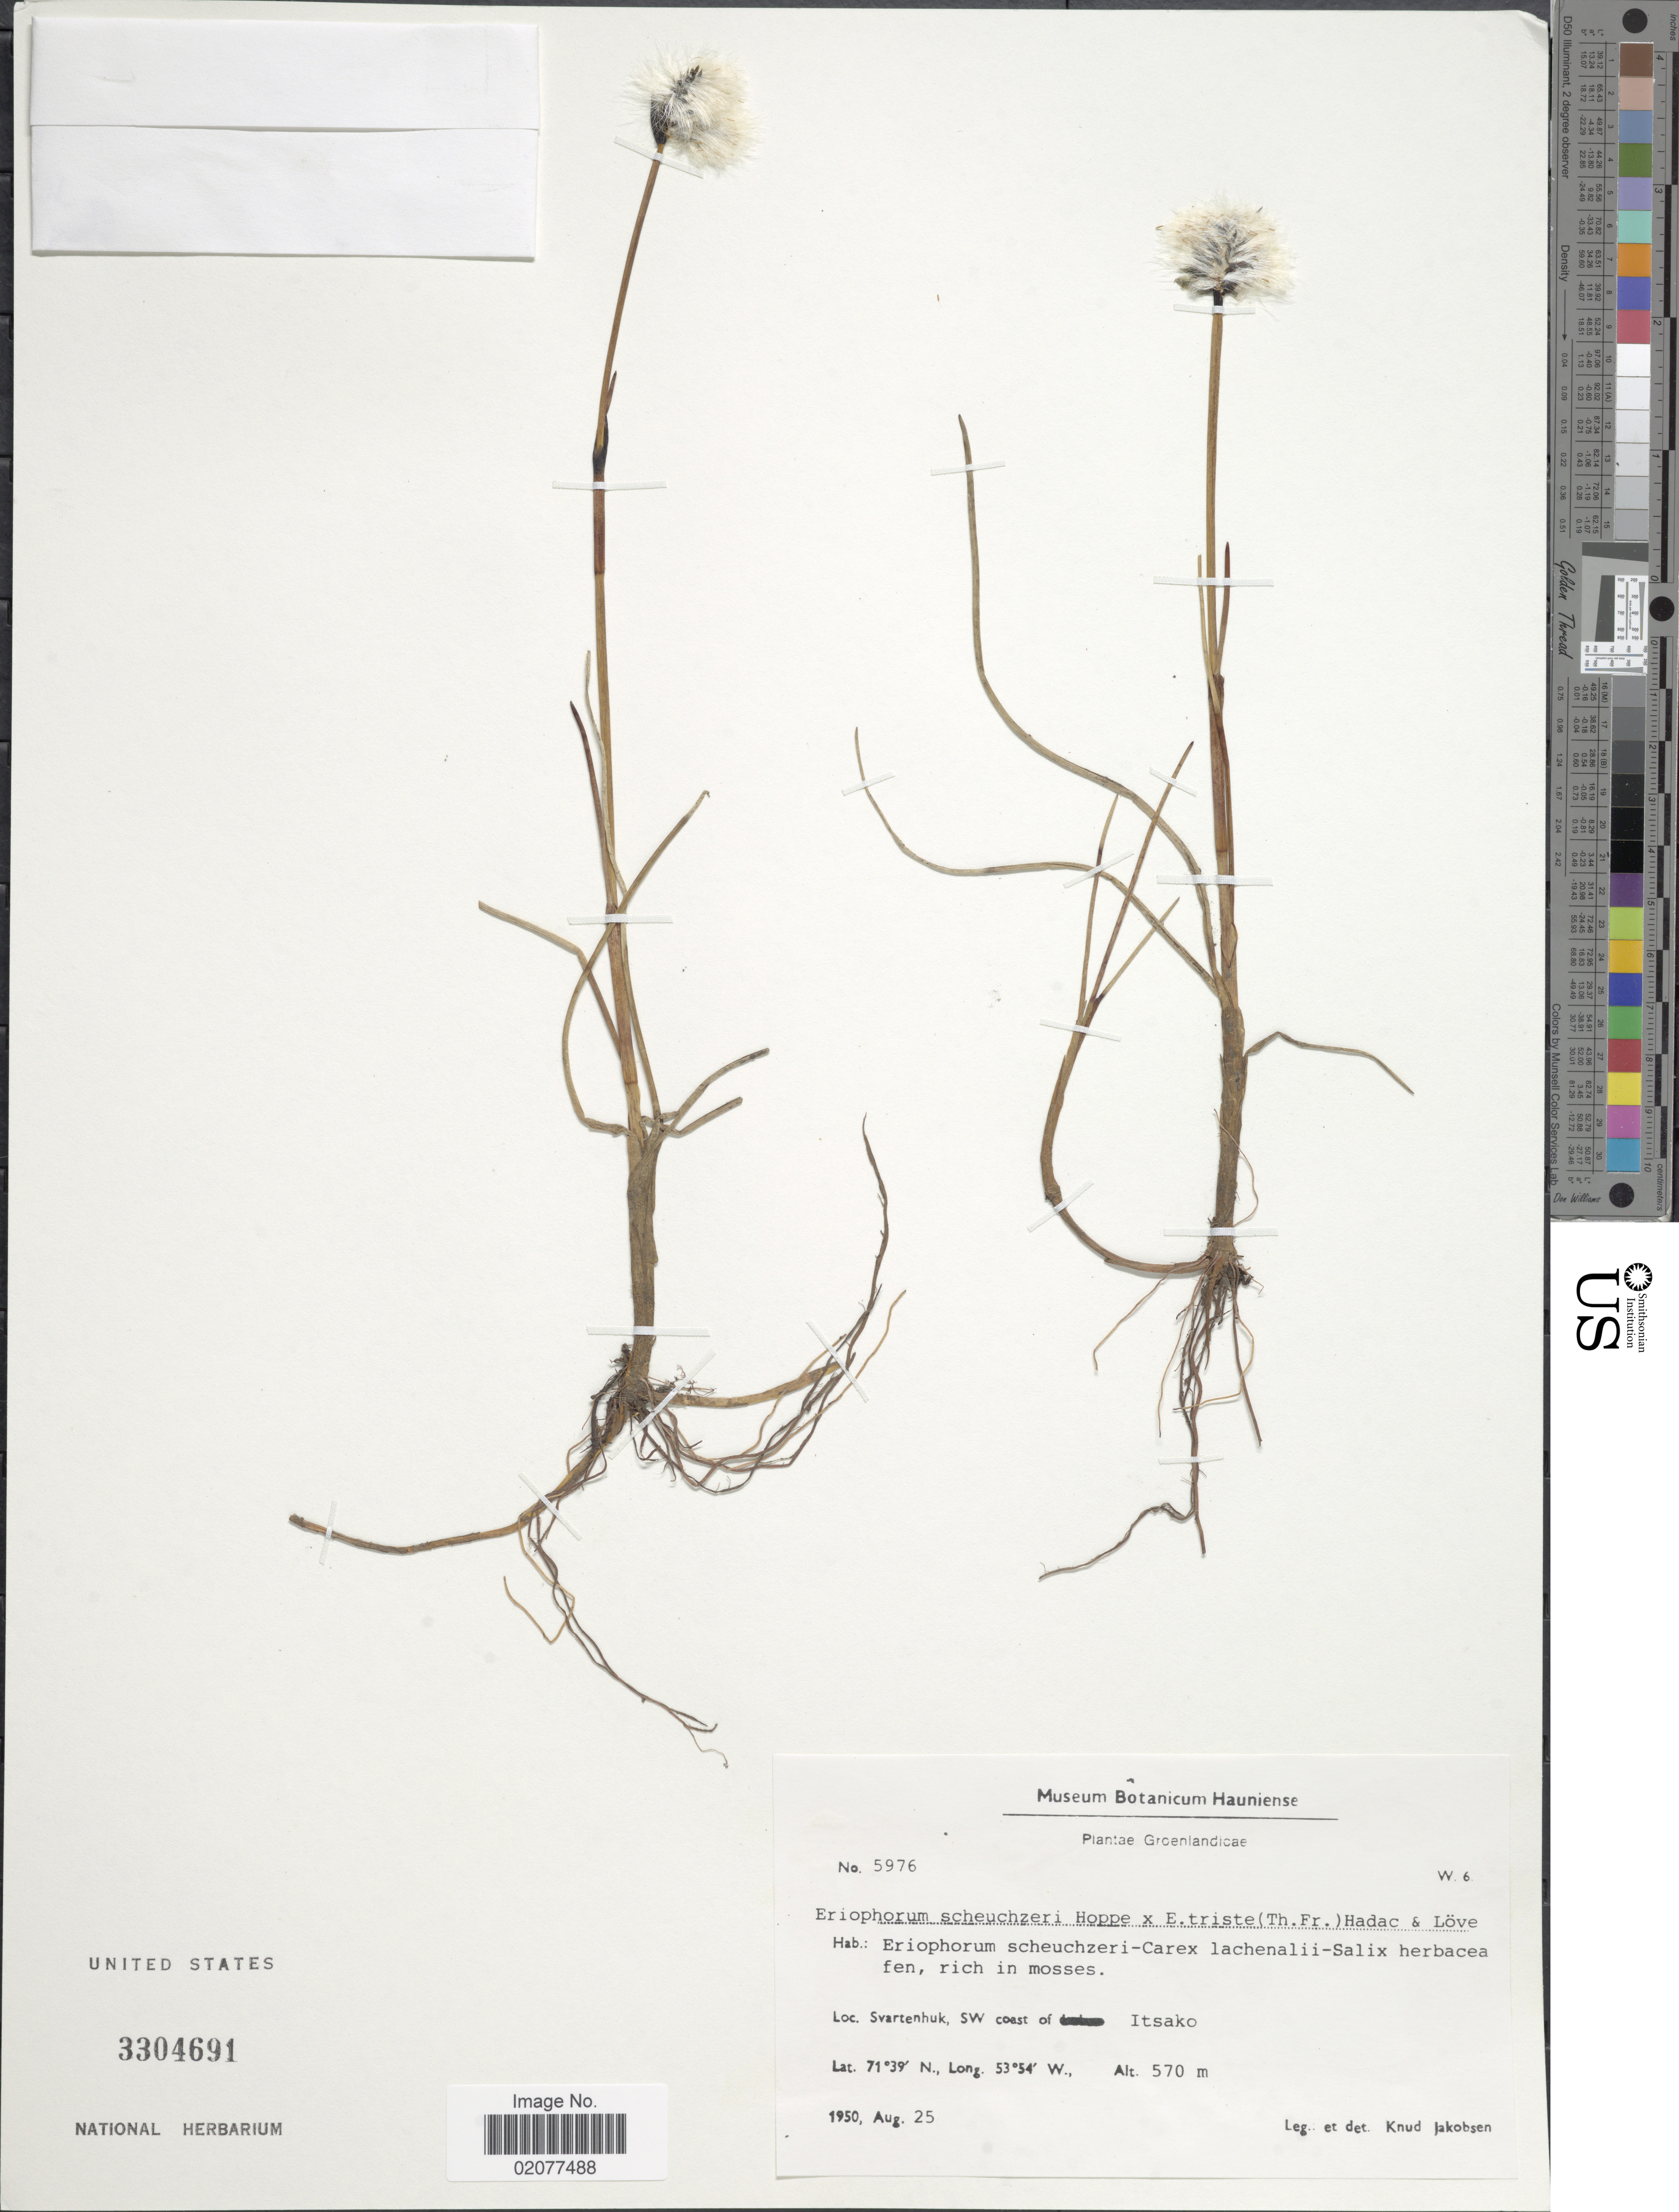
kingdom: Plantae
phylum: Tracheophyta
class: Liliopsida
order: Poales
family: Cyperaceae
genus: Eriophorum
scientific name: Eriophorum scheuchzeri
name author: Hoppe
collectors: K. Jakobsen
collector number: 5976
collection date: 1950-08-25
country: Greenland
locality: Groenlandicae. Svatenhuk, SW coast of Itsako.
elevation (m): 570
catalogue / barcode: US 3304691